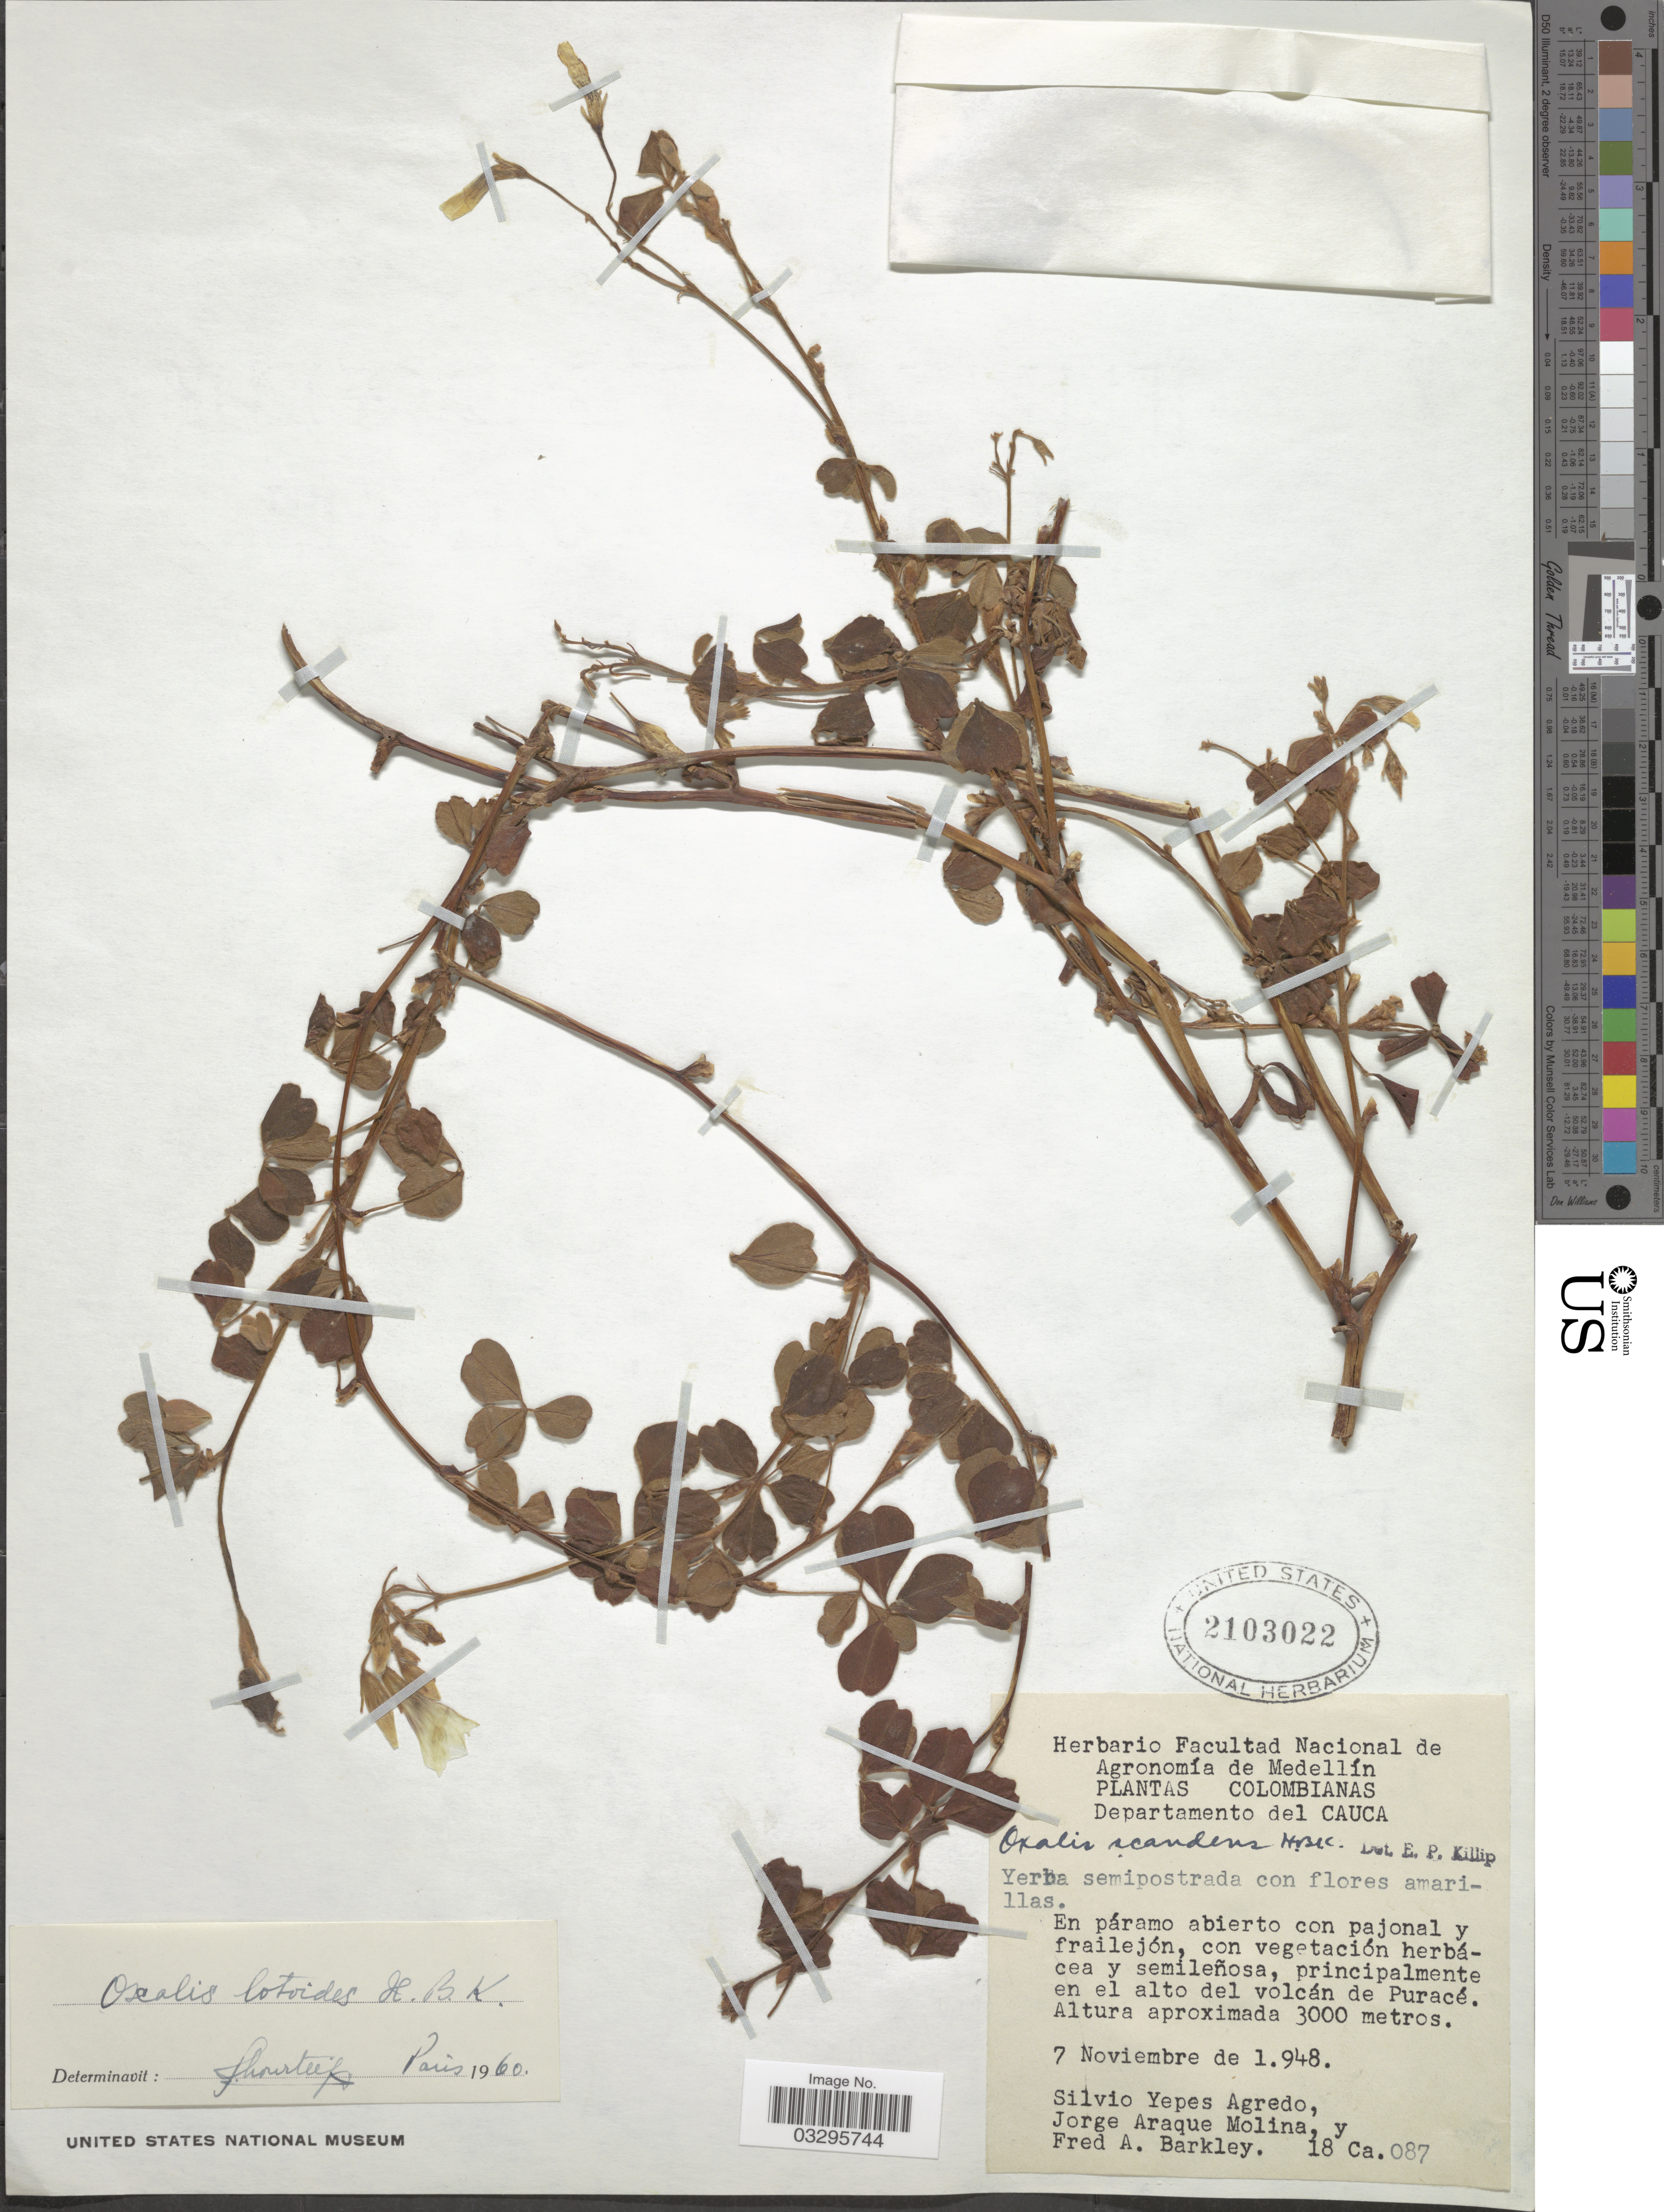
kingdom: Plantae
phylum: Tracheophyta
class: Magnoliopsida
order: Oxalidales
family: Oxalidaceae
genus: Oxalis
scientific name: Oxalis lotoides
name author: Kunth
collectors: S. Yepes-Agredo, J. Araque Molina & F. A. Barkley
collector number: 18Ca087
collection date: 1948-11-07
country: Colombia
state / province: Cauca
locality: Departamento del Cauca, principalmente en el alto del volcán de Puracé.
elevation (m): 3000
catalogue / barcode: US 2103022